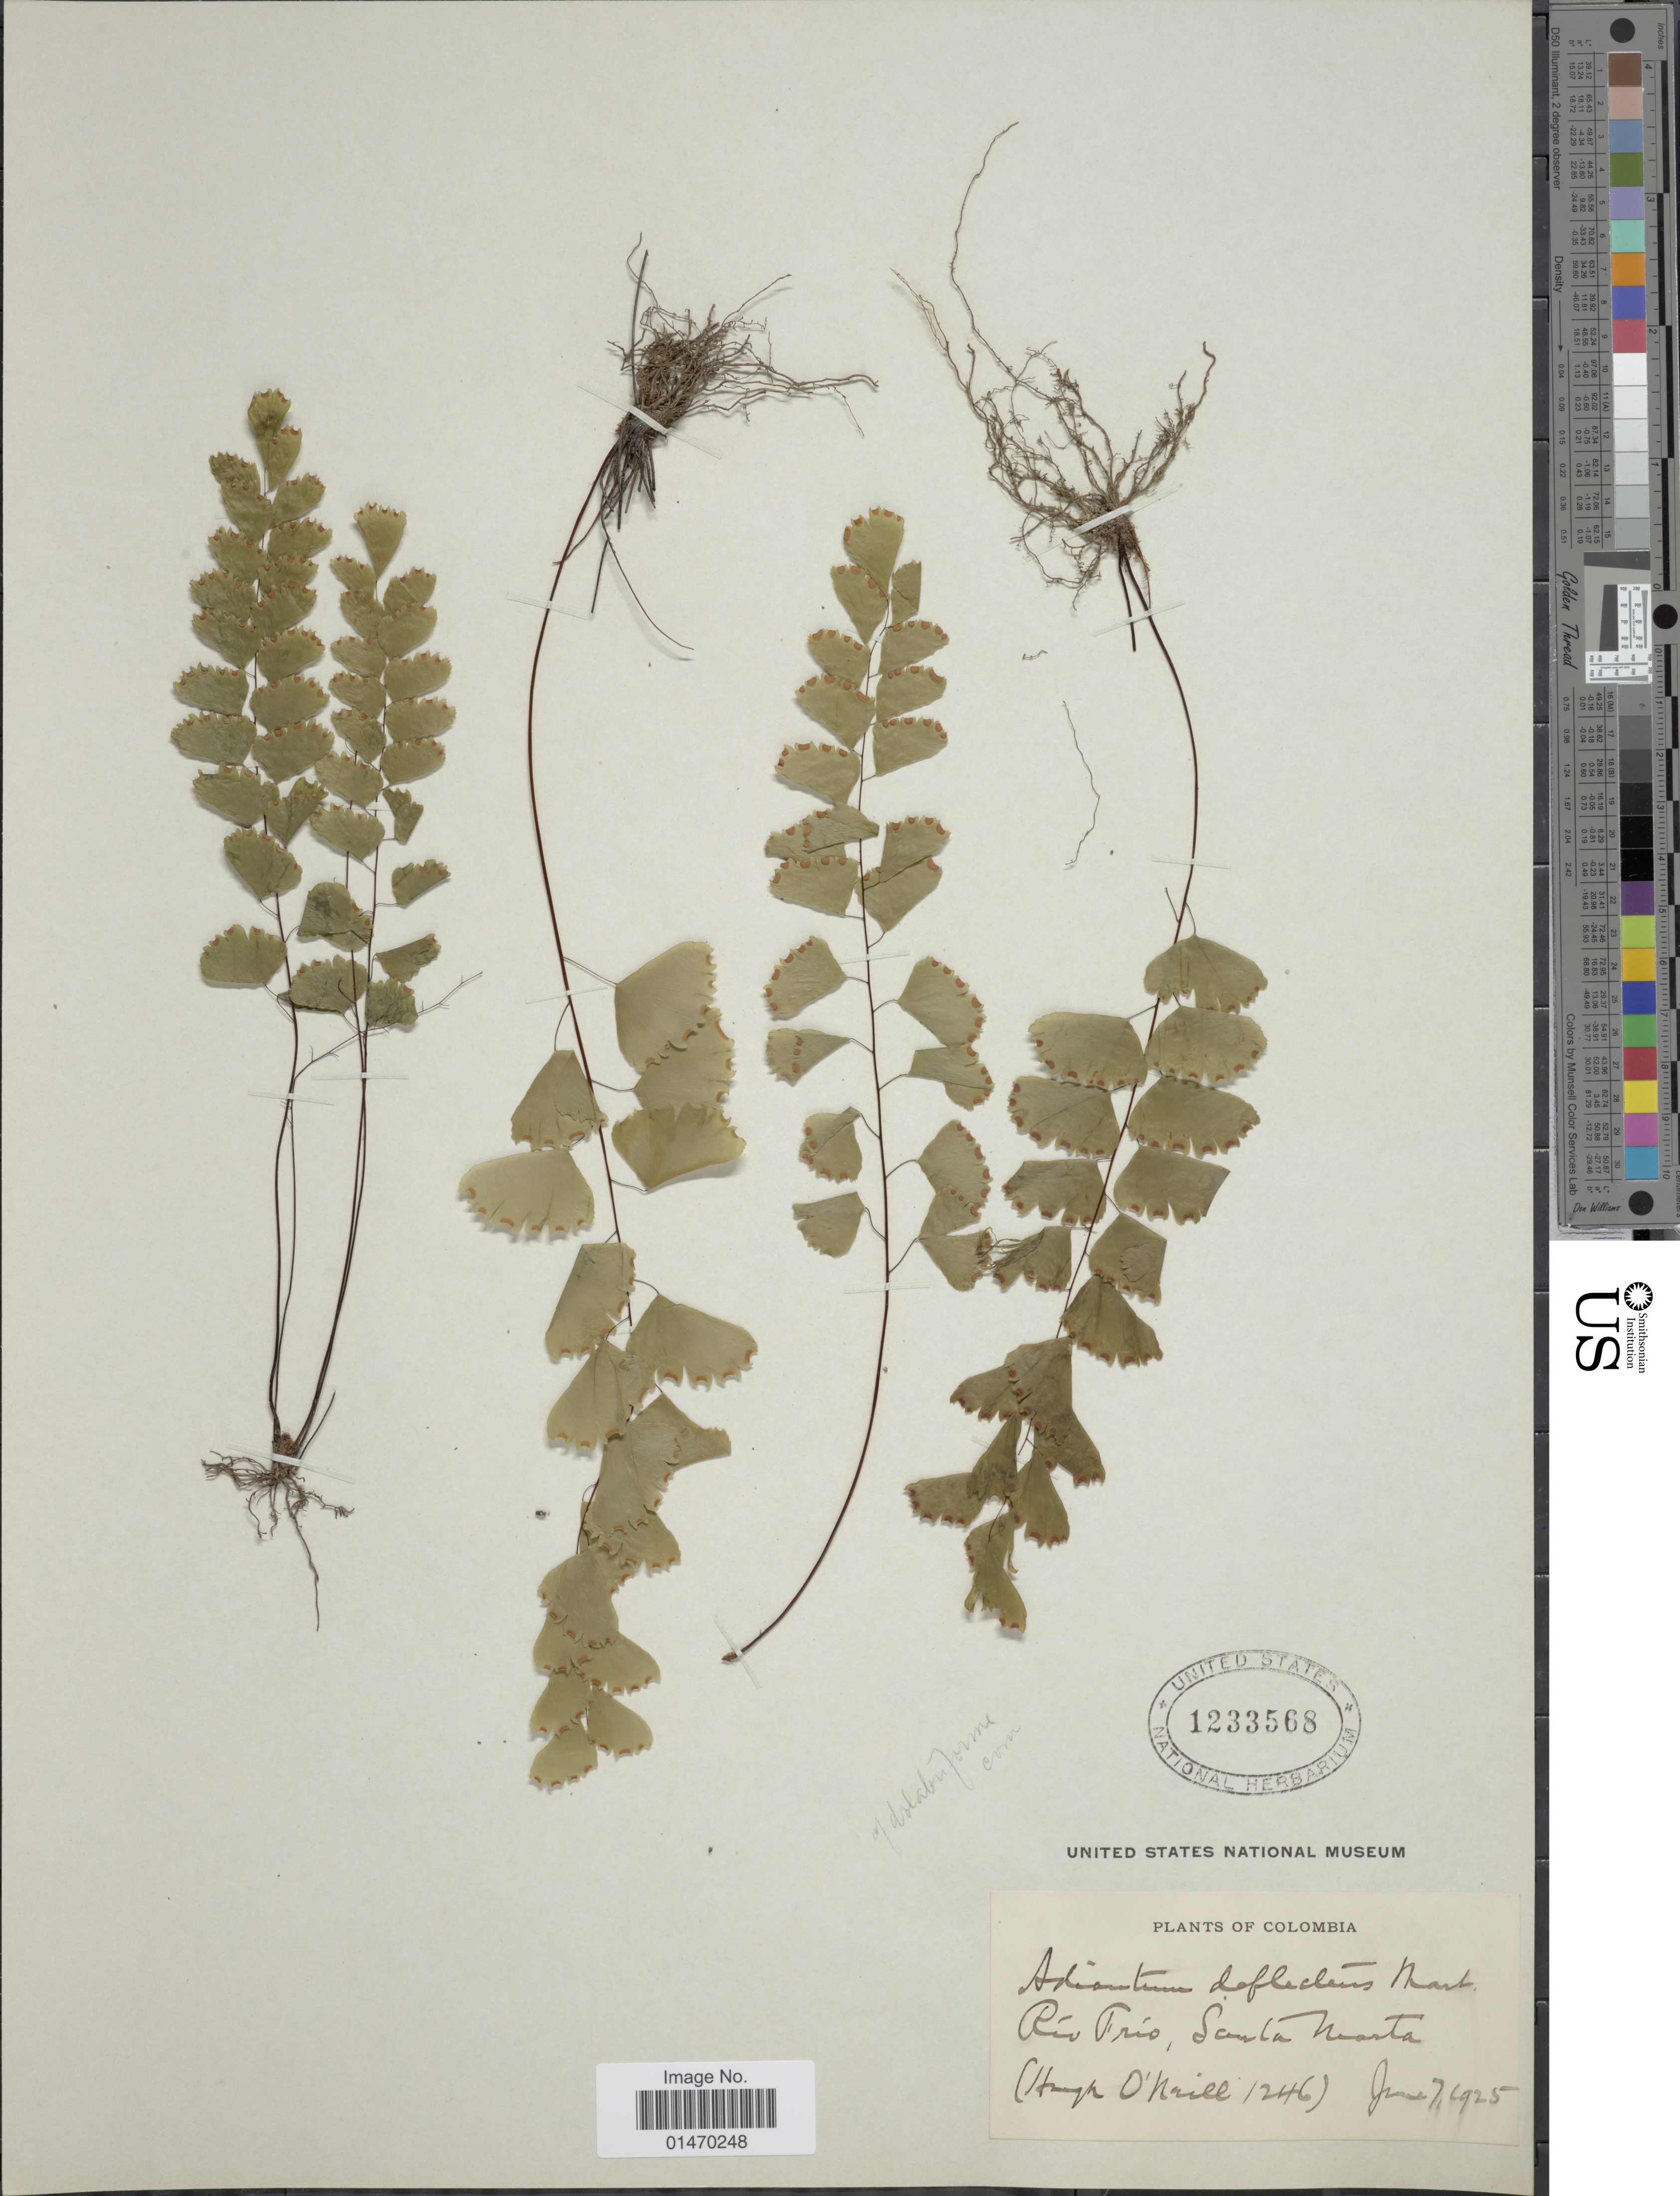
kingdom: Plantae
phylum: Tracheophyta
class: Polypodiopsida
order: Polypodiales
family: Pteridaceae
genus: Adiantum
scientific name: Adiantum dolabriforme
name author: Hook.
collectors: H. T. O' Neill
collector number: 1246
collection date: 1925-06-07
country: Colombia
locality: Río Frío, Santa Marta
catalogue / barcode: US 1233568